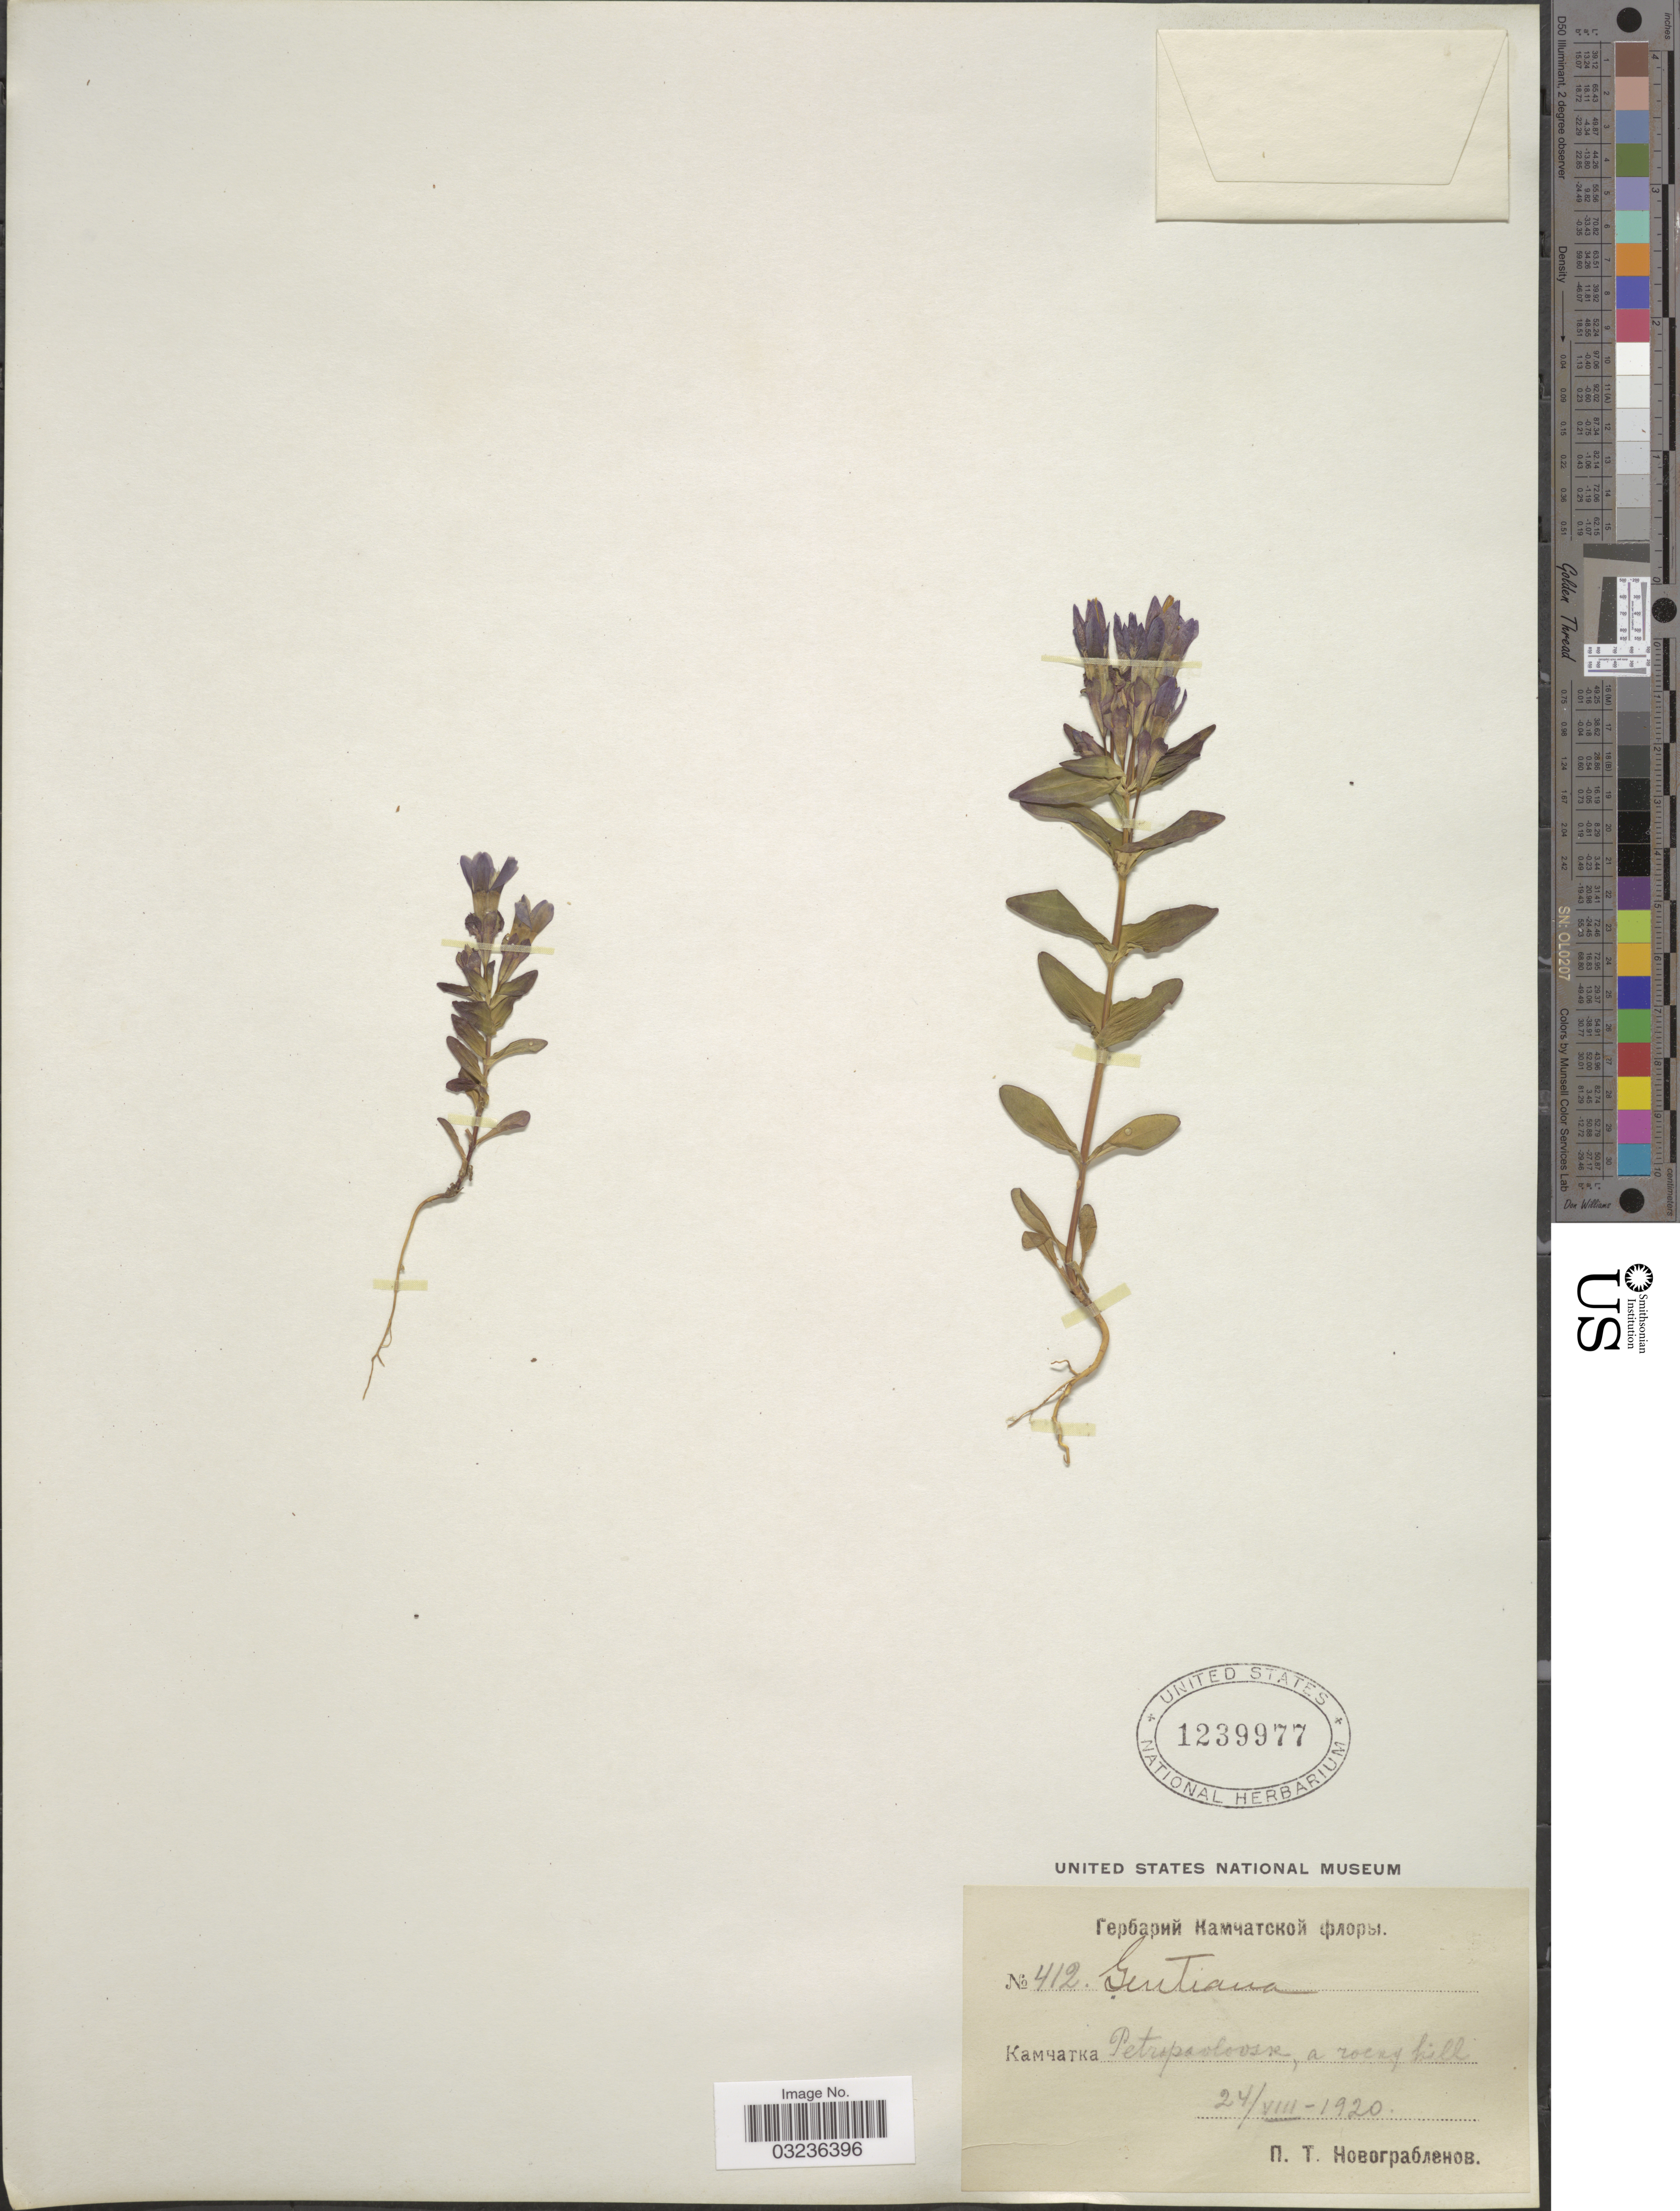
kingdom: Plantae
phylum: Tracheophyta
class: Magnoliopsida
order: Gentianales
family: Gentianaceae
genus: Gentiana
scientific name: Gentiana sp.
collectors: P. Novograblenov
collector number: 412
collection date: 1920-08-24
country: Russian Federation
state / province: Kamchatka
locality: Petropavlovsk-Kamchatskiy.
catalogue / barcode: US 1239977